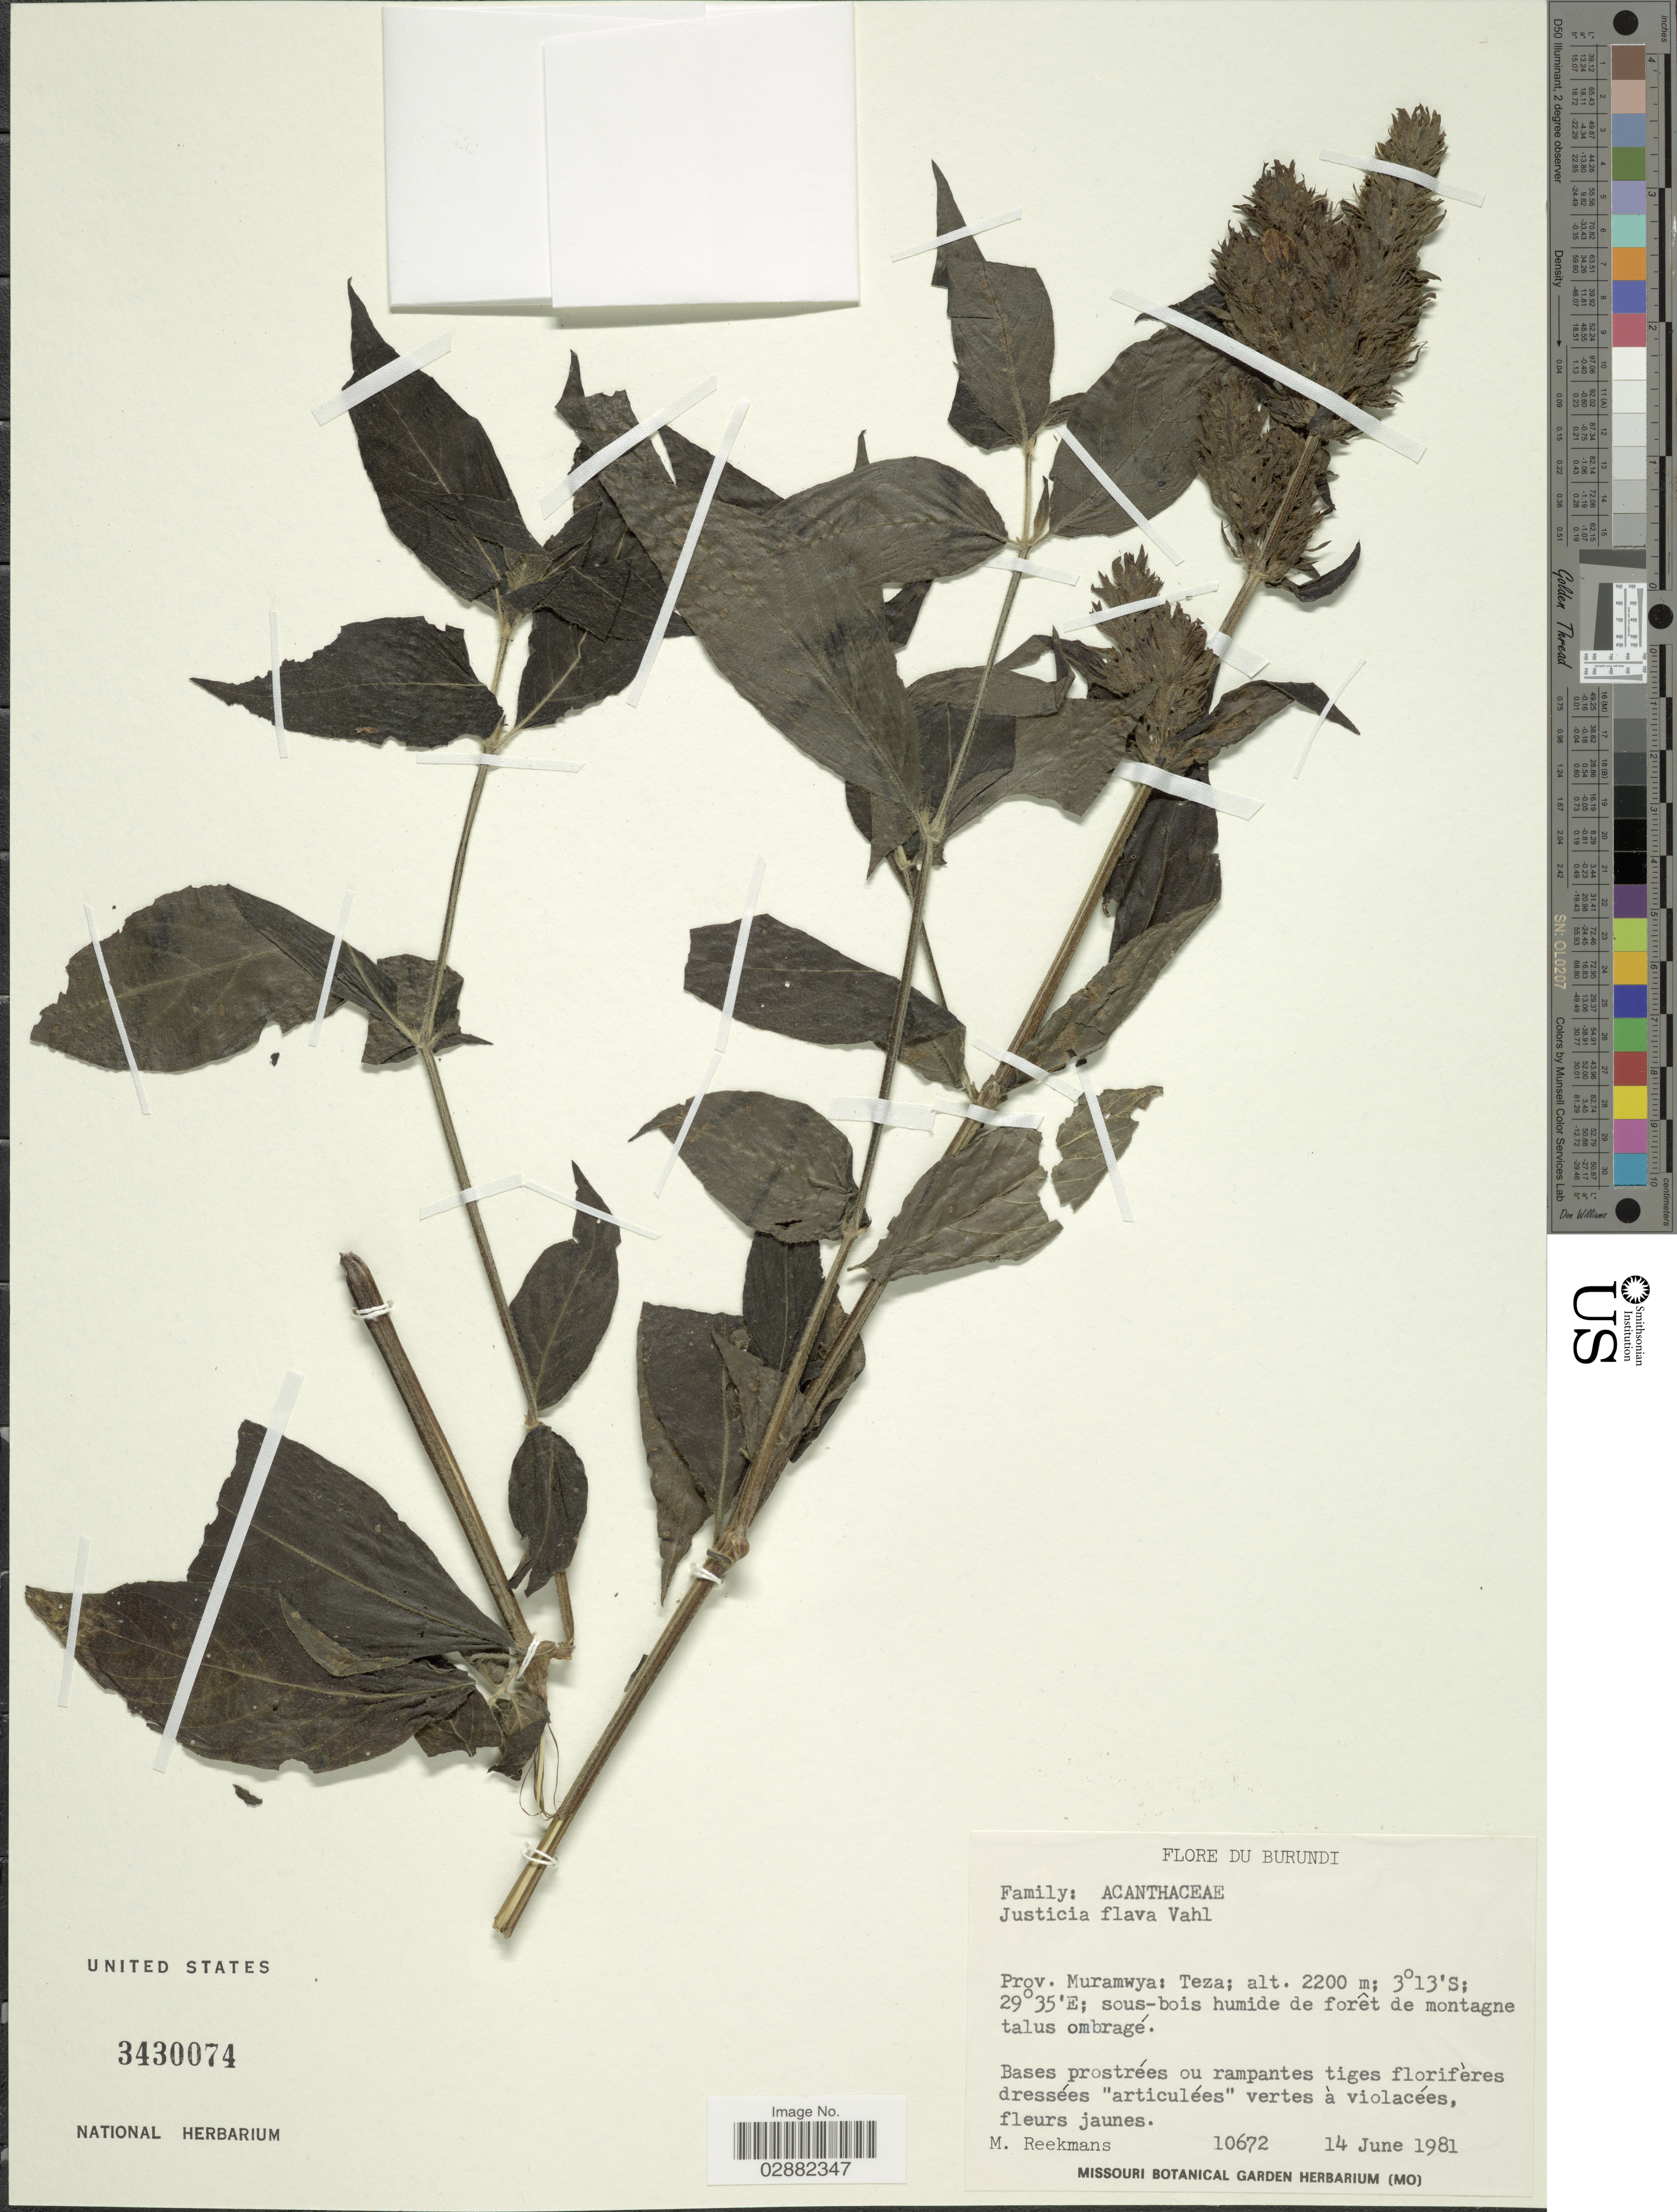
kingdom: Plantae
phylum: Tracheophyta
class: Magnoliopsida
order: Lamiales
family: Acanthaceae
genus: Justicia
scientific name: Justicia flava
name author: (Forssk.) Vahl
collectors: M. Reekmans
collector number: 10672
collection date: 1981-06-14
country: Burundi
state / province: Muramvya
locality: Prov. Muramwya: Teza.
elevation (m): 2200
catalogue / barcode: US 3430074